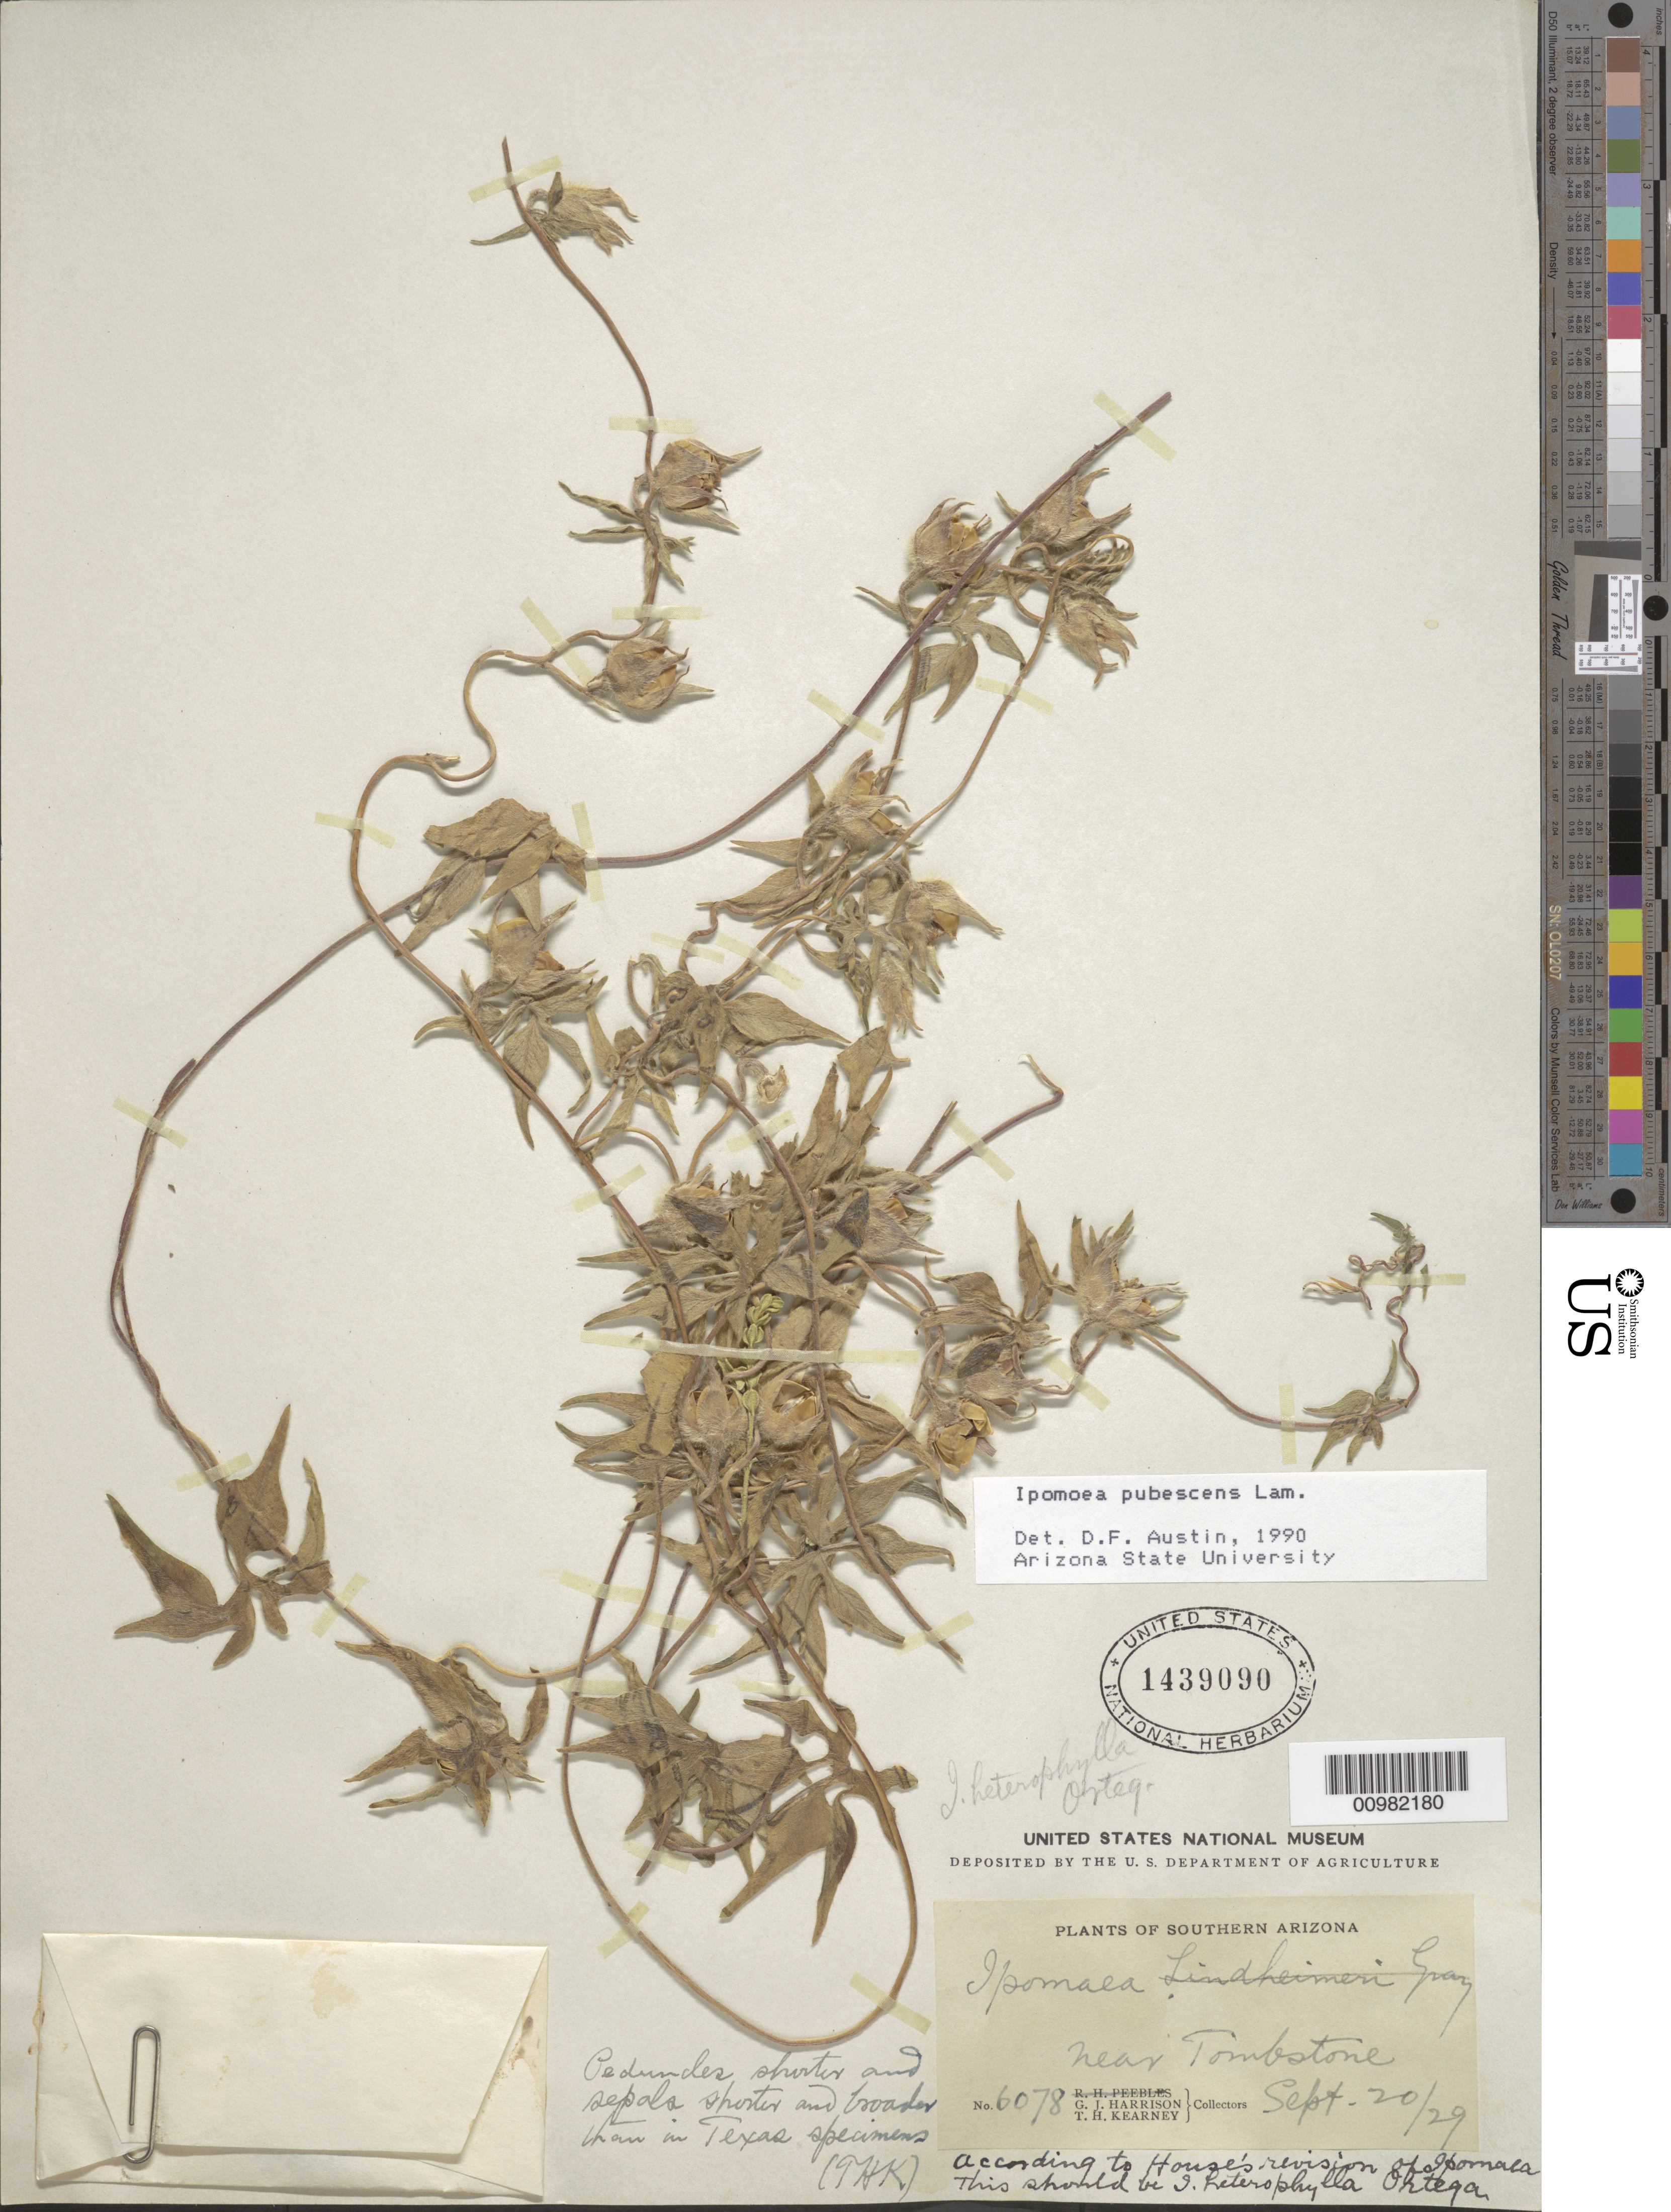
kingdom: Plantae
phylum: Tracheophyta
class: Magnoliopsida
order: Solanales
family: Convolvulaceae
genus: Ipomoea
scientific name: Ipomoea pubescens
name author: Lam.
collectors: G. J. Harrison & T. H. Kearney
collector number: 6078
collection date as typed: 20 Sep 1929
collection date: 1929-09-20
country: United States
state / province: Arizona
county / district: Cochise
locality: near Tombstone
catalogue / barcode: US 1439090